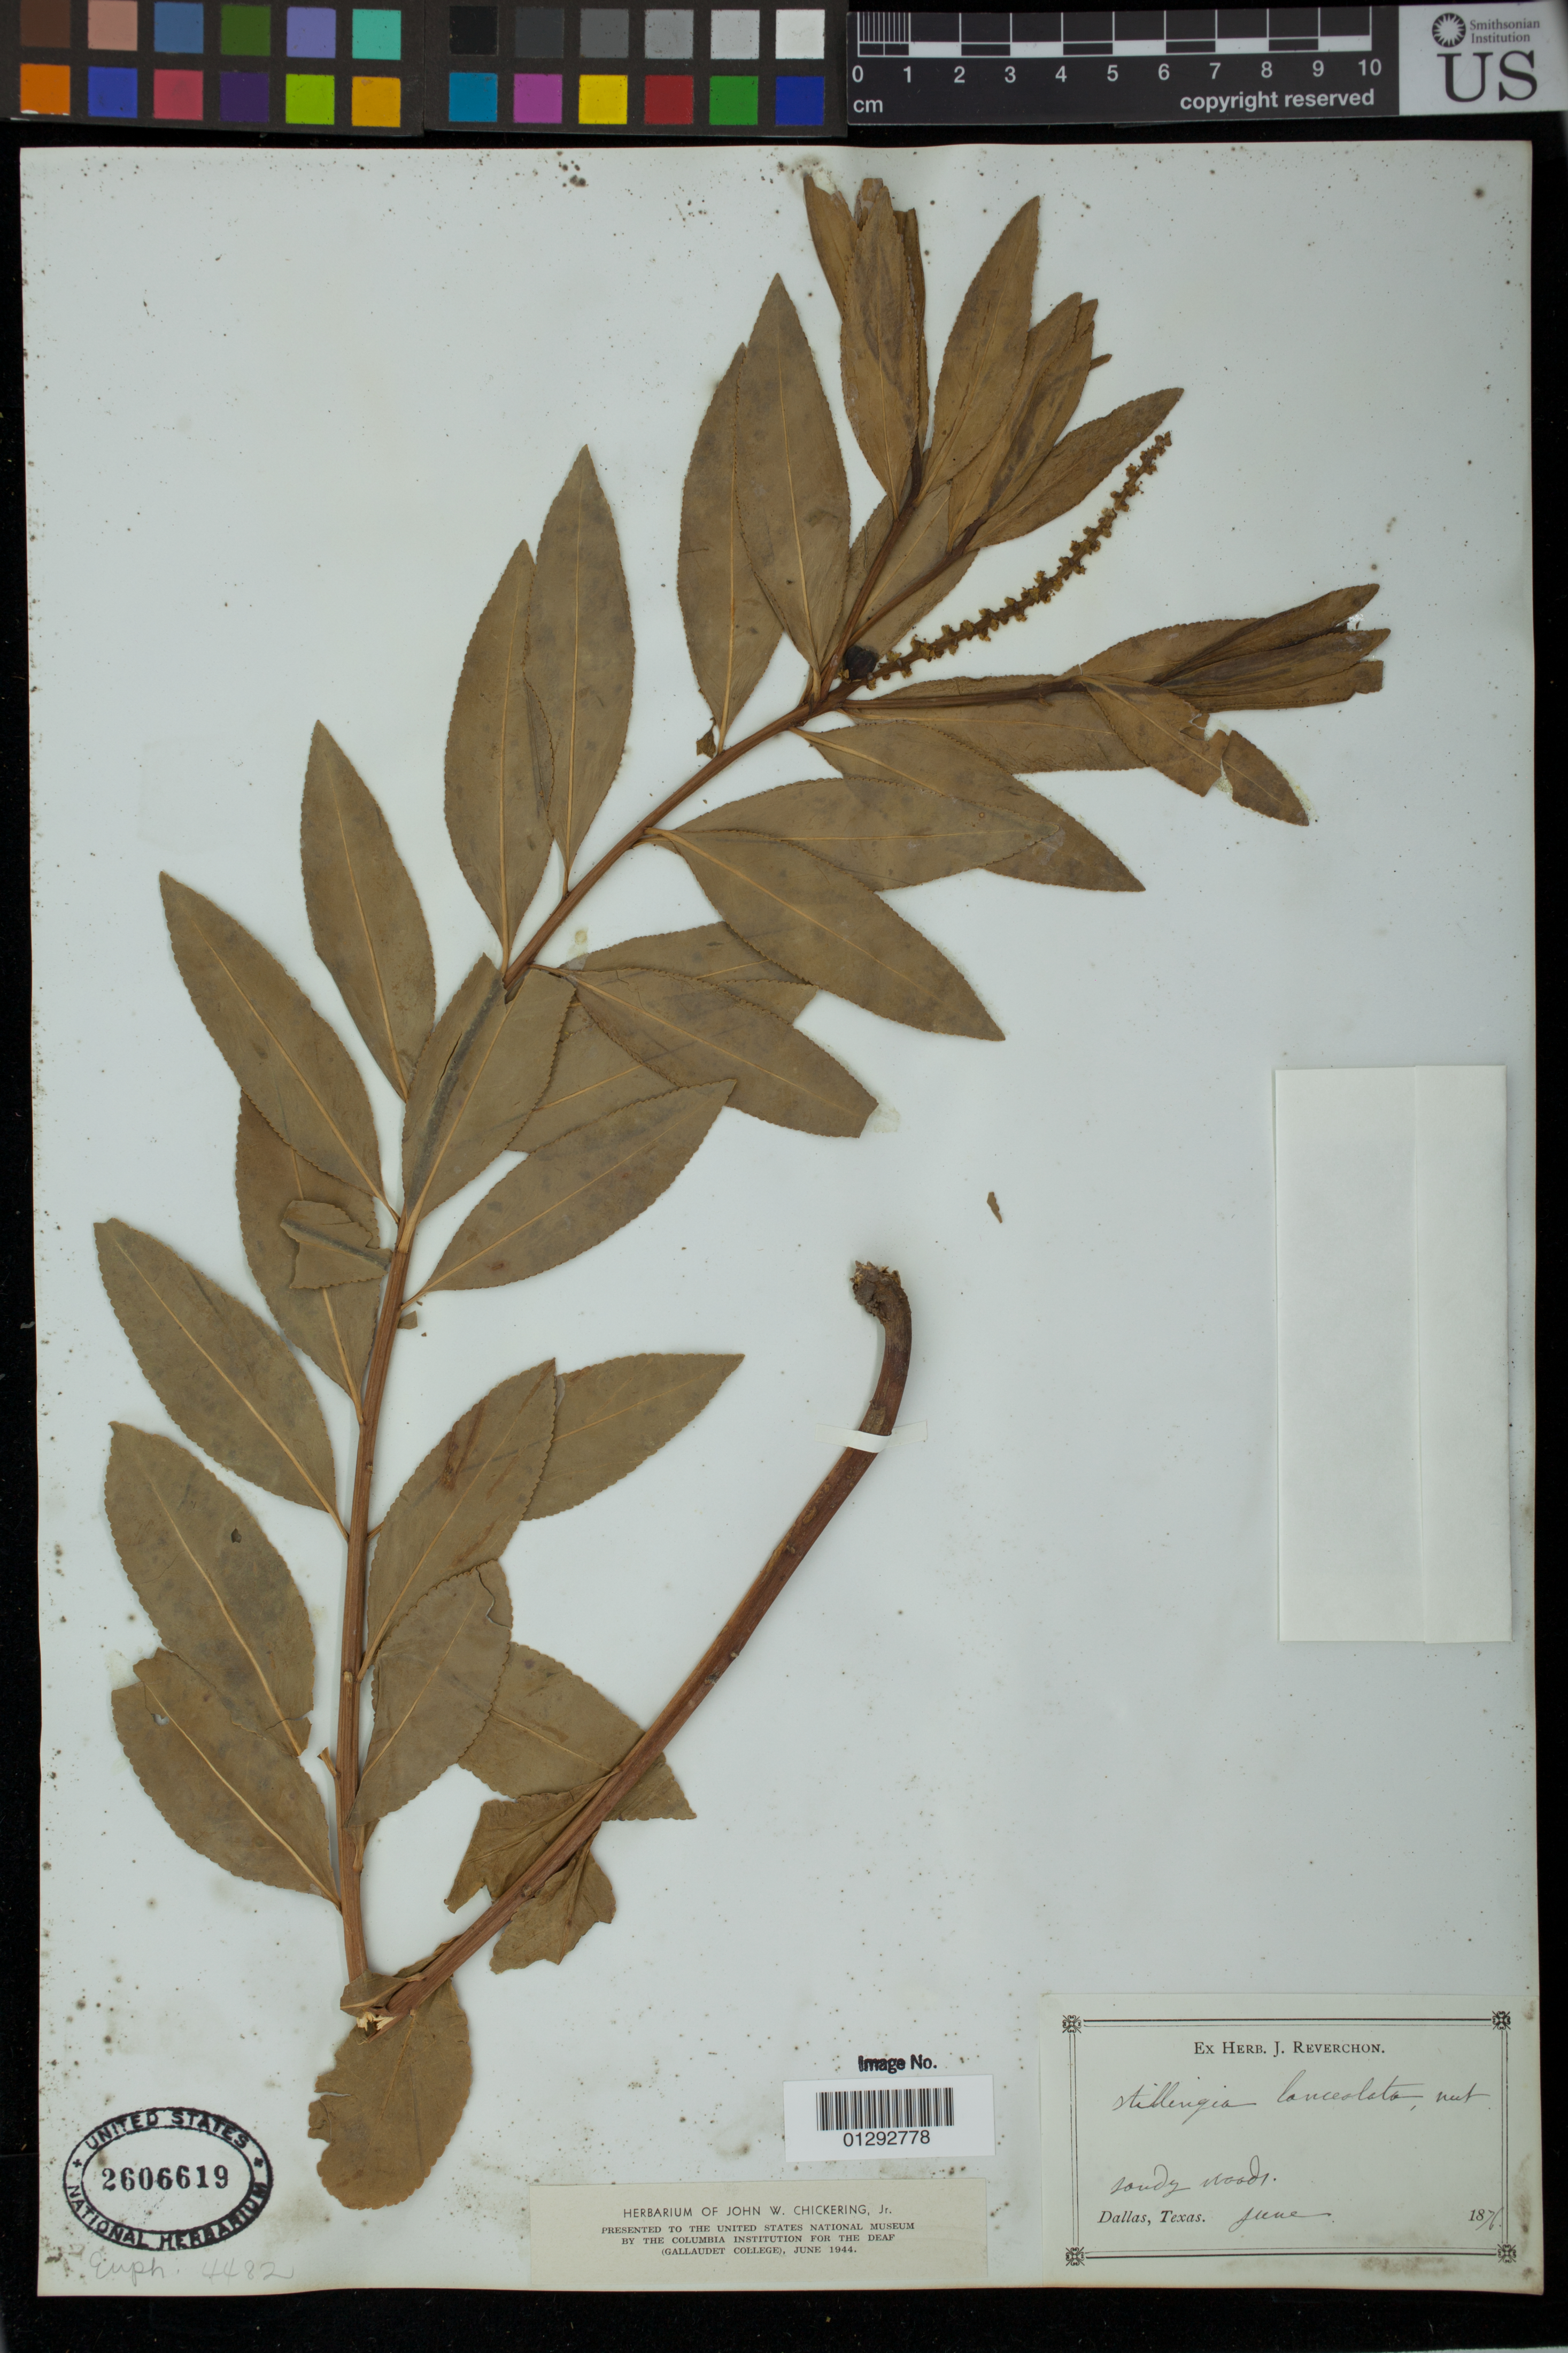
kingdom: Plantae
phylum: Tracheophyta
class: Magnoliopsida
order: Malpighiales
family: Euphorbiaceae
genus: Stillingia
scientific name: Stillingia lanceolata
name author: Nutt.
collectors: ex herb. J.W. Chickering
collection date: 1876-06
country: United States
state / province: Texas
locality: Dallas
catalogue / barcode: US 2606619